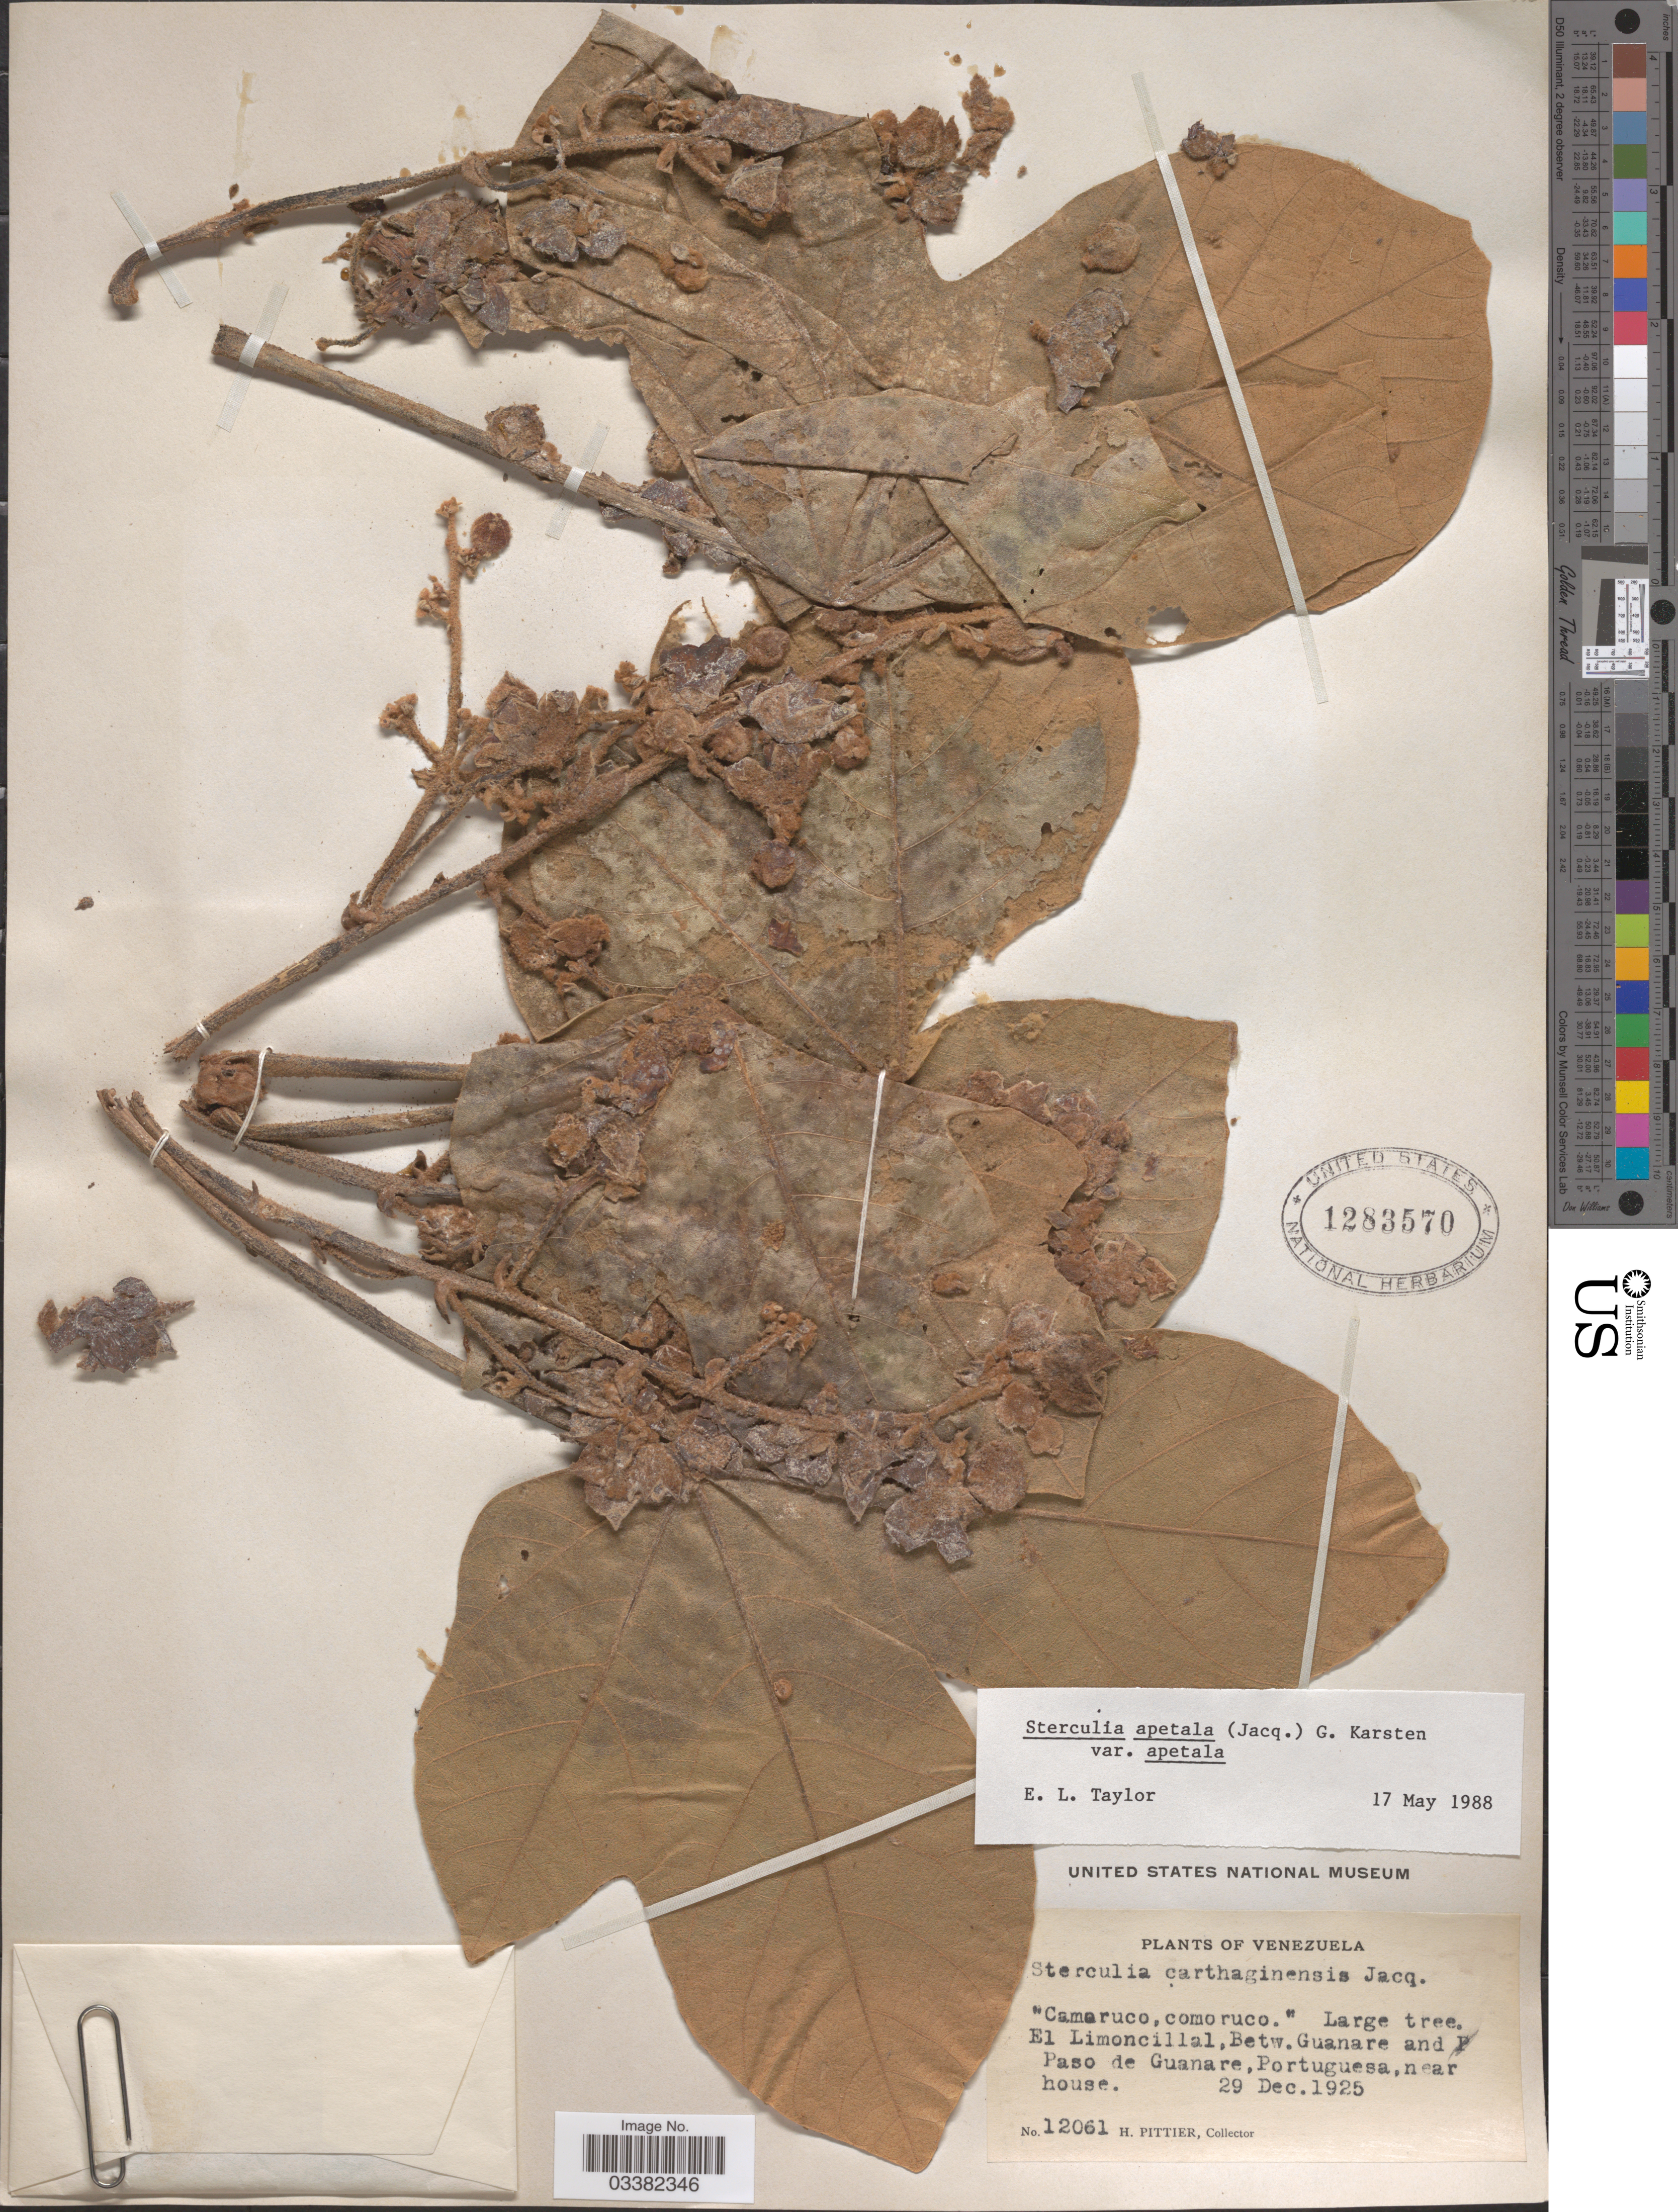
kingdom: Plantae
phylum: Tracheophyta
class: Magnoliopsida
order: Malvales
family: Malvaceae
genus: Sterculia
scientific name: Sterculia apetala var. apetala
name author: (Jacq.) H. Karst.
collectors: H. F. Pittier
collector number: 12061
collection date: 1925-12-29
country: Venezuela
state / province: Portuguesa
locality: El Limoncillal. Betw. Guanare and Paso de Guanare, Portuguesa, near house.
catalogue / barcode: US 1283570